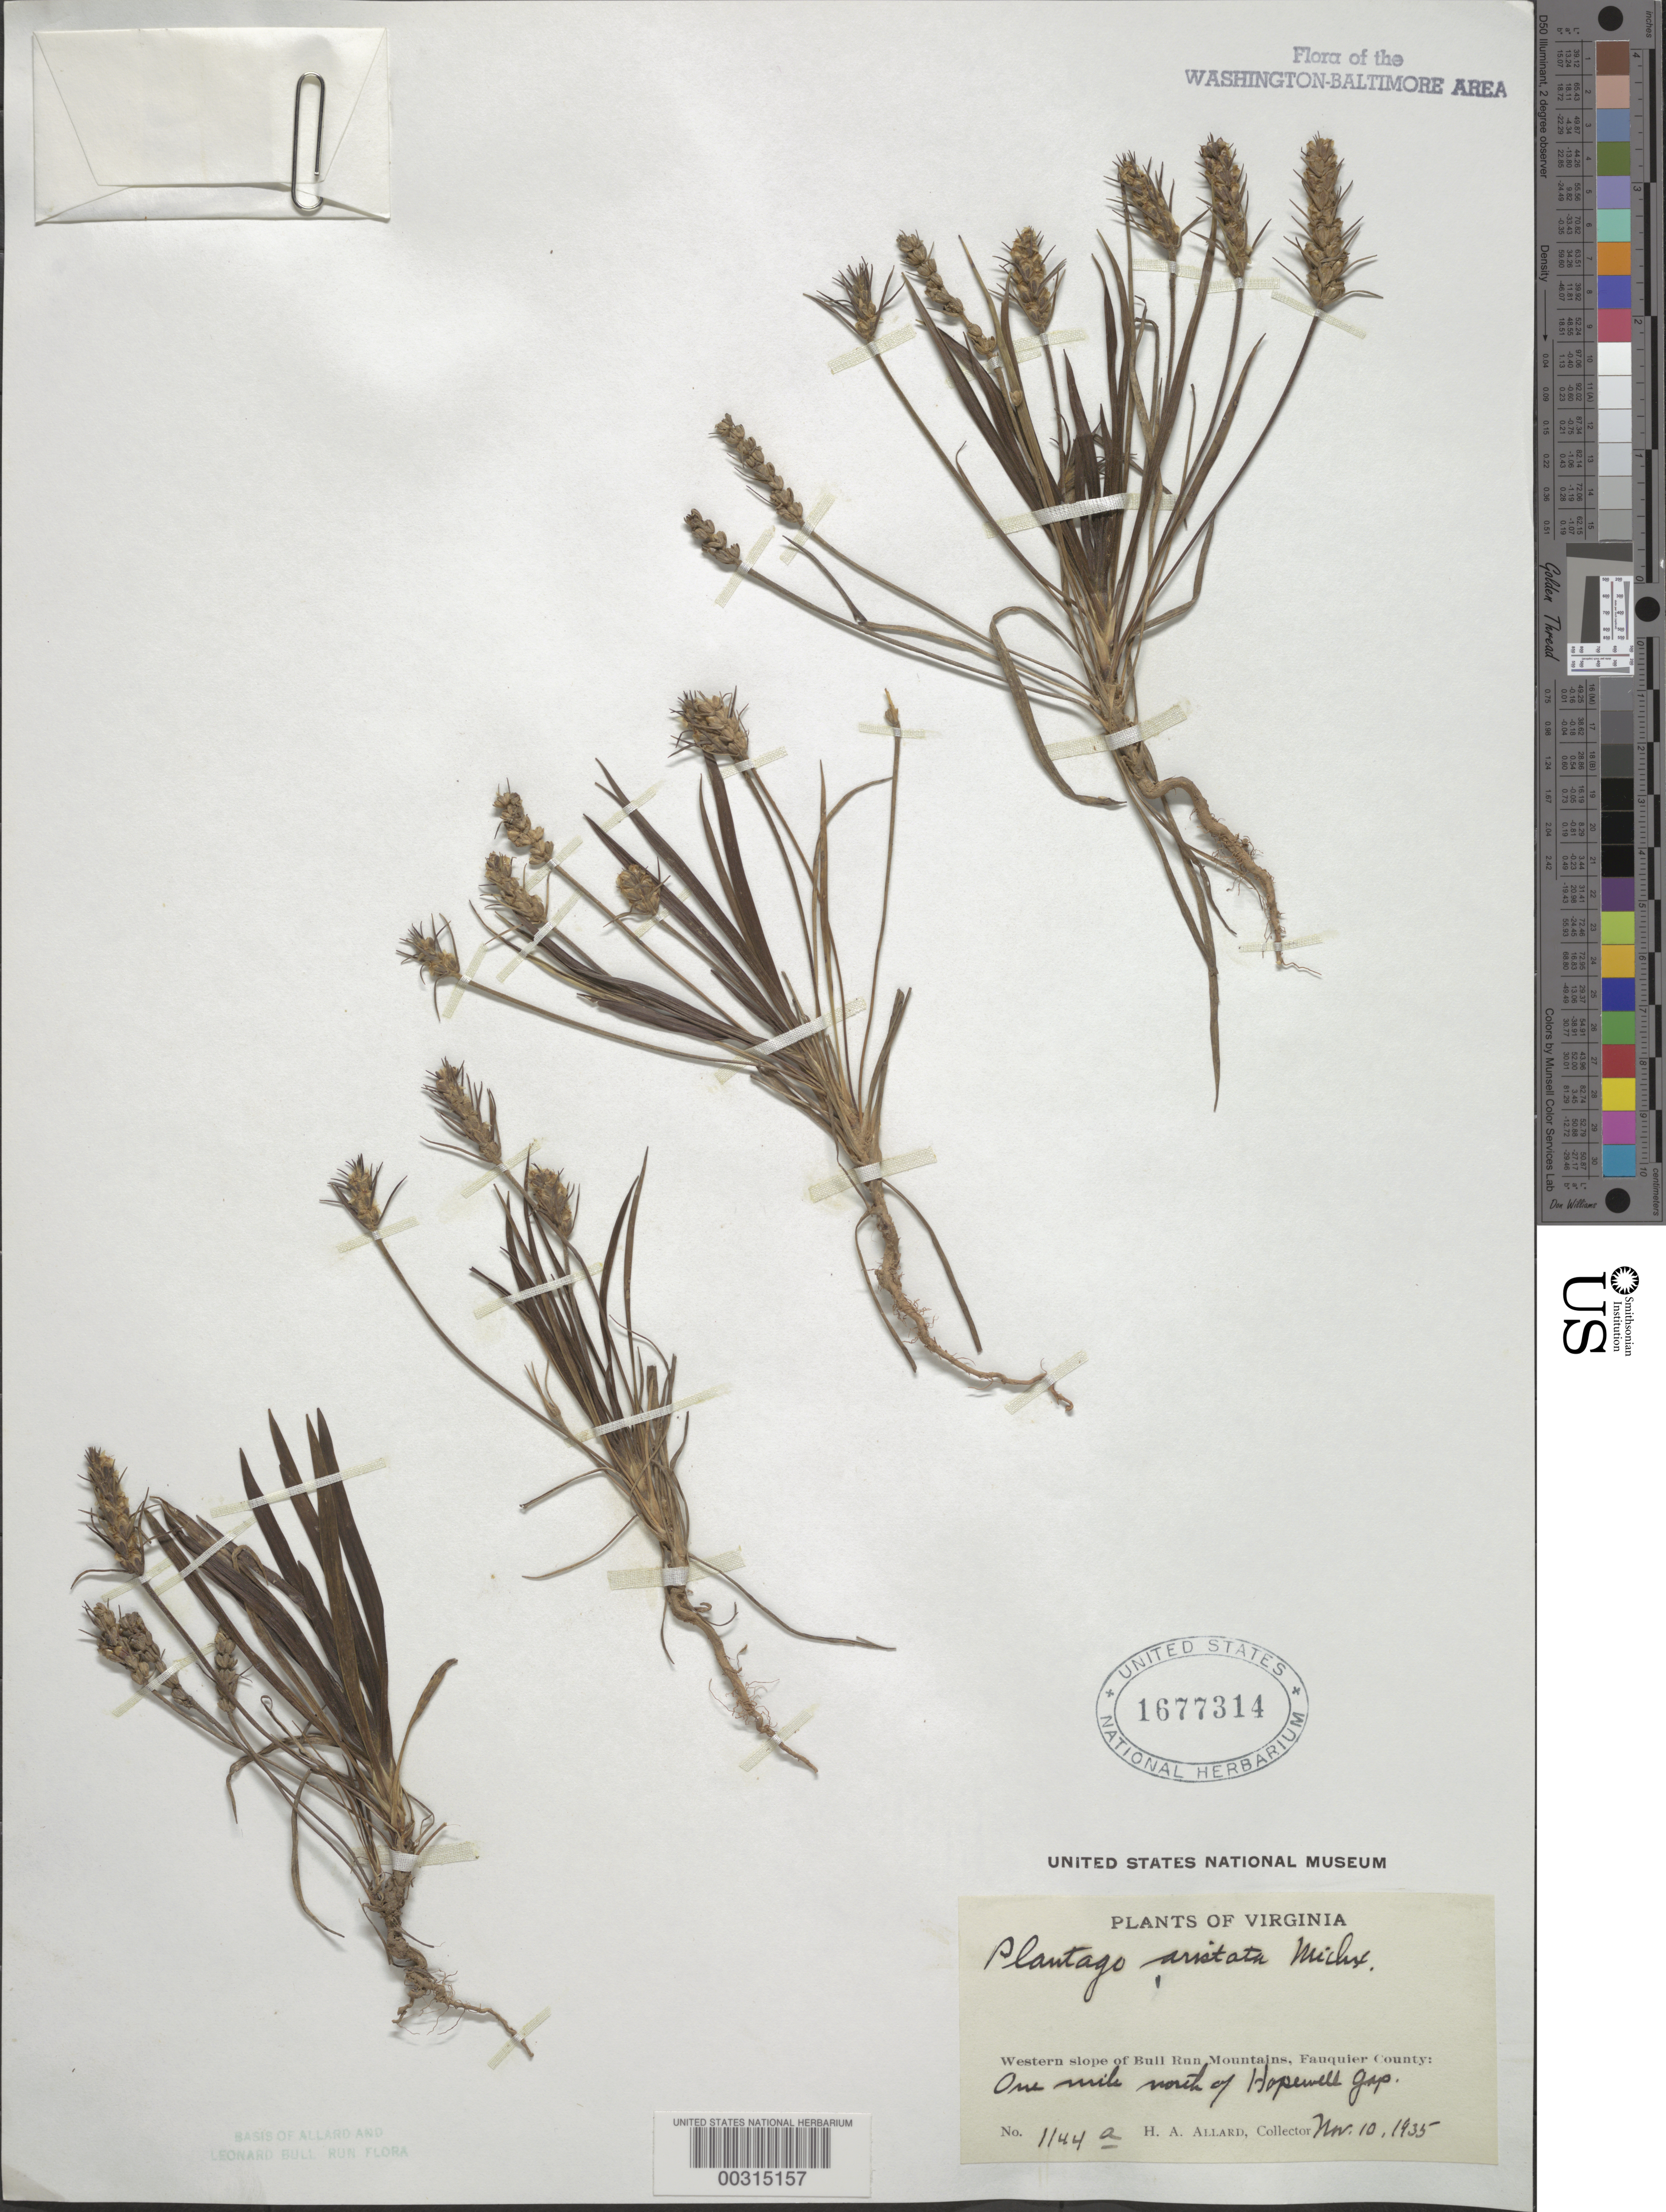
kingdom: Plantae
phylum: Tracheophyta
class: Magnoliopsida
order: Lamiales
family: Plantaginaceae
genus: Plantago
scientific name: Plantago aristata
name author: Michx.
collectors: H. A. Allard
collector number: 1144A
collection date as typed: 10 Nov 1935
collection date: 1935-11-10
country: United States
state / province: Virginia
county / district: Fauquier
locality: N of Hopewell Gap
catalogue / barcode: US 1677314